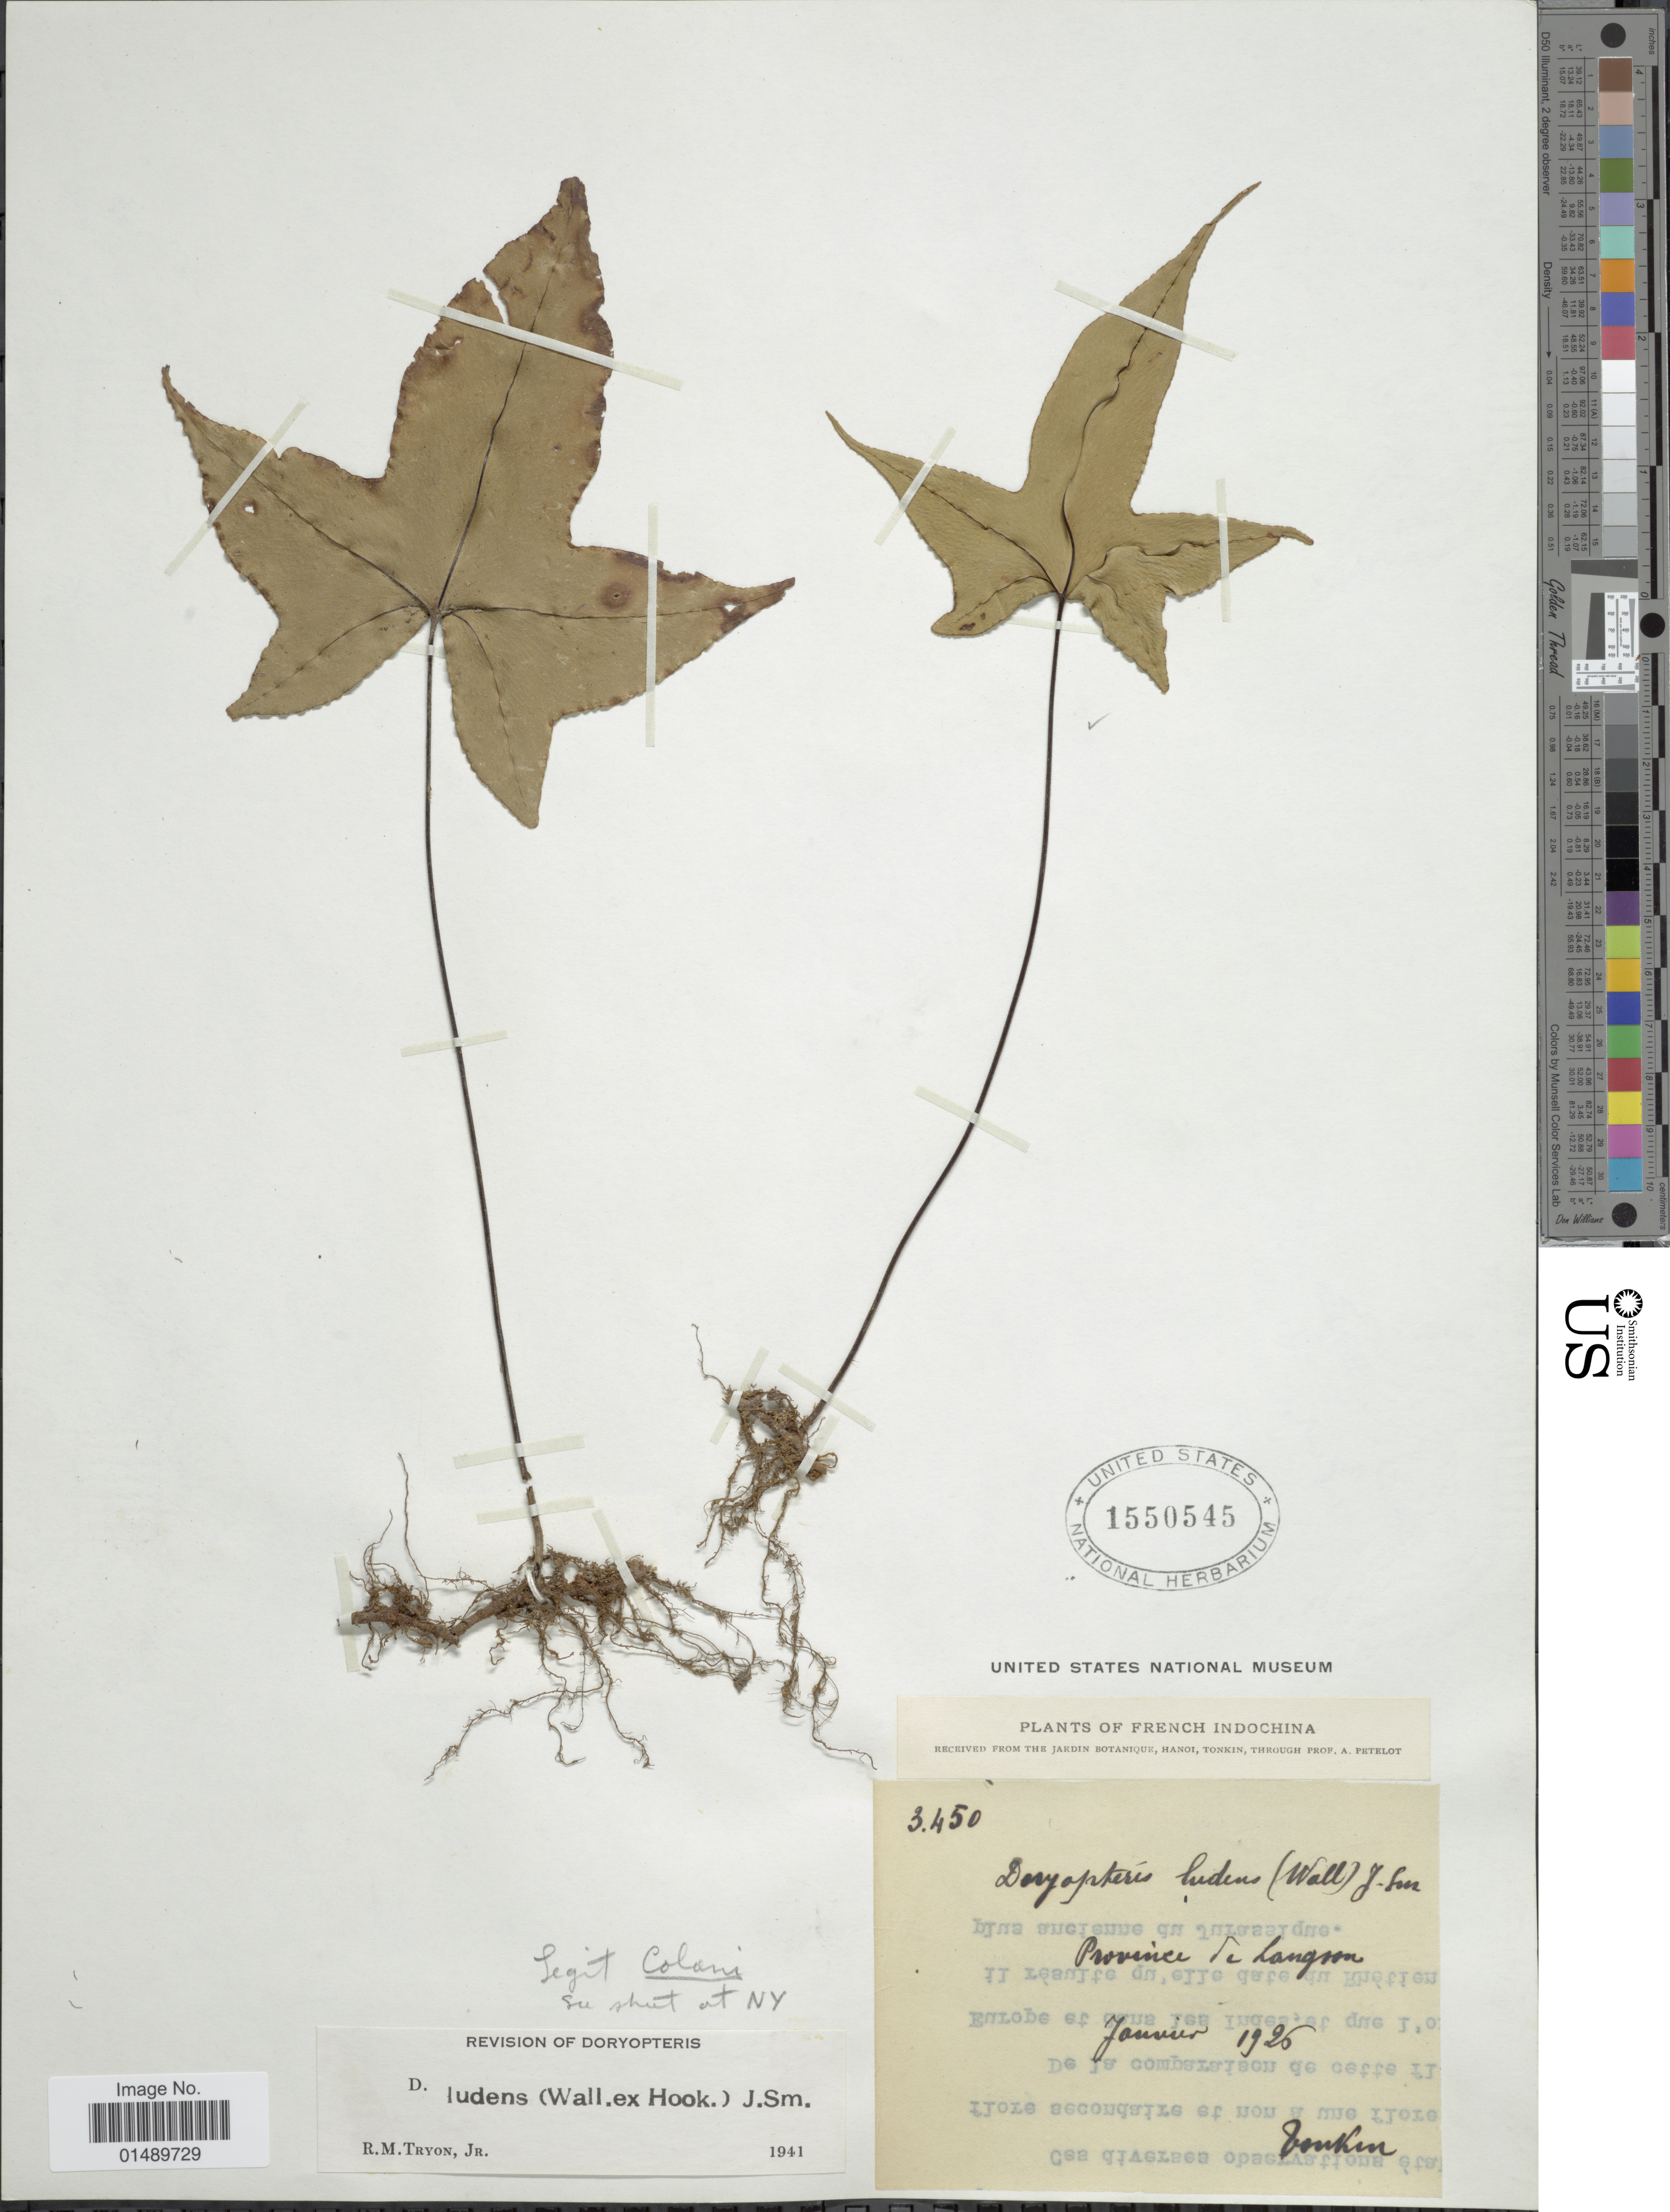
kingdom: Plantae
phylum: Tracheophyta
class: Polypodiopsida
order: Polypodiales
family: Pteridaceae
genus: Calciphilopteris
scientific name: Calciphilopteris ludens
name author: (Wall. ex Hook.) Yesilyurt & H. Schneid.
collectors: A. Petelot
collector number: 3450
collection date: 1925-01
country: Vietnam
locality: Tonkin. Province de Langson. [interpreted]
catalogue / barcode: US 1550545